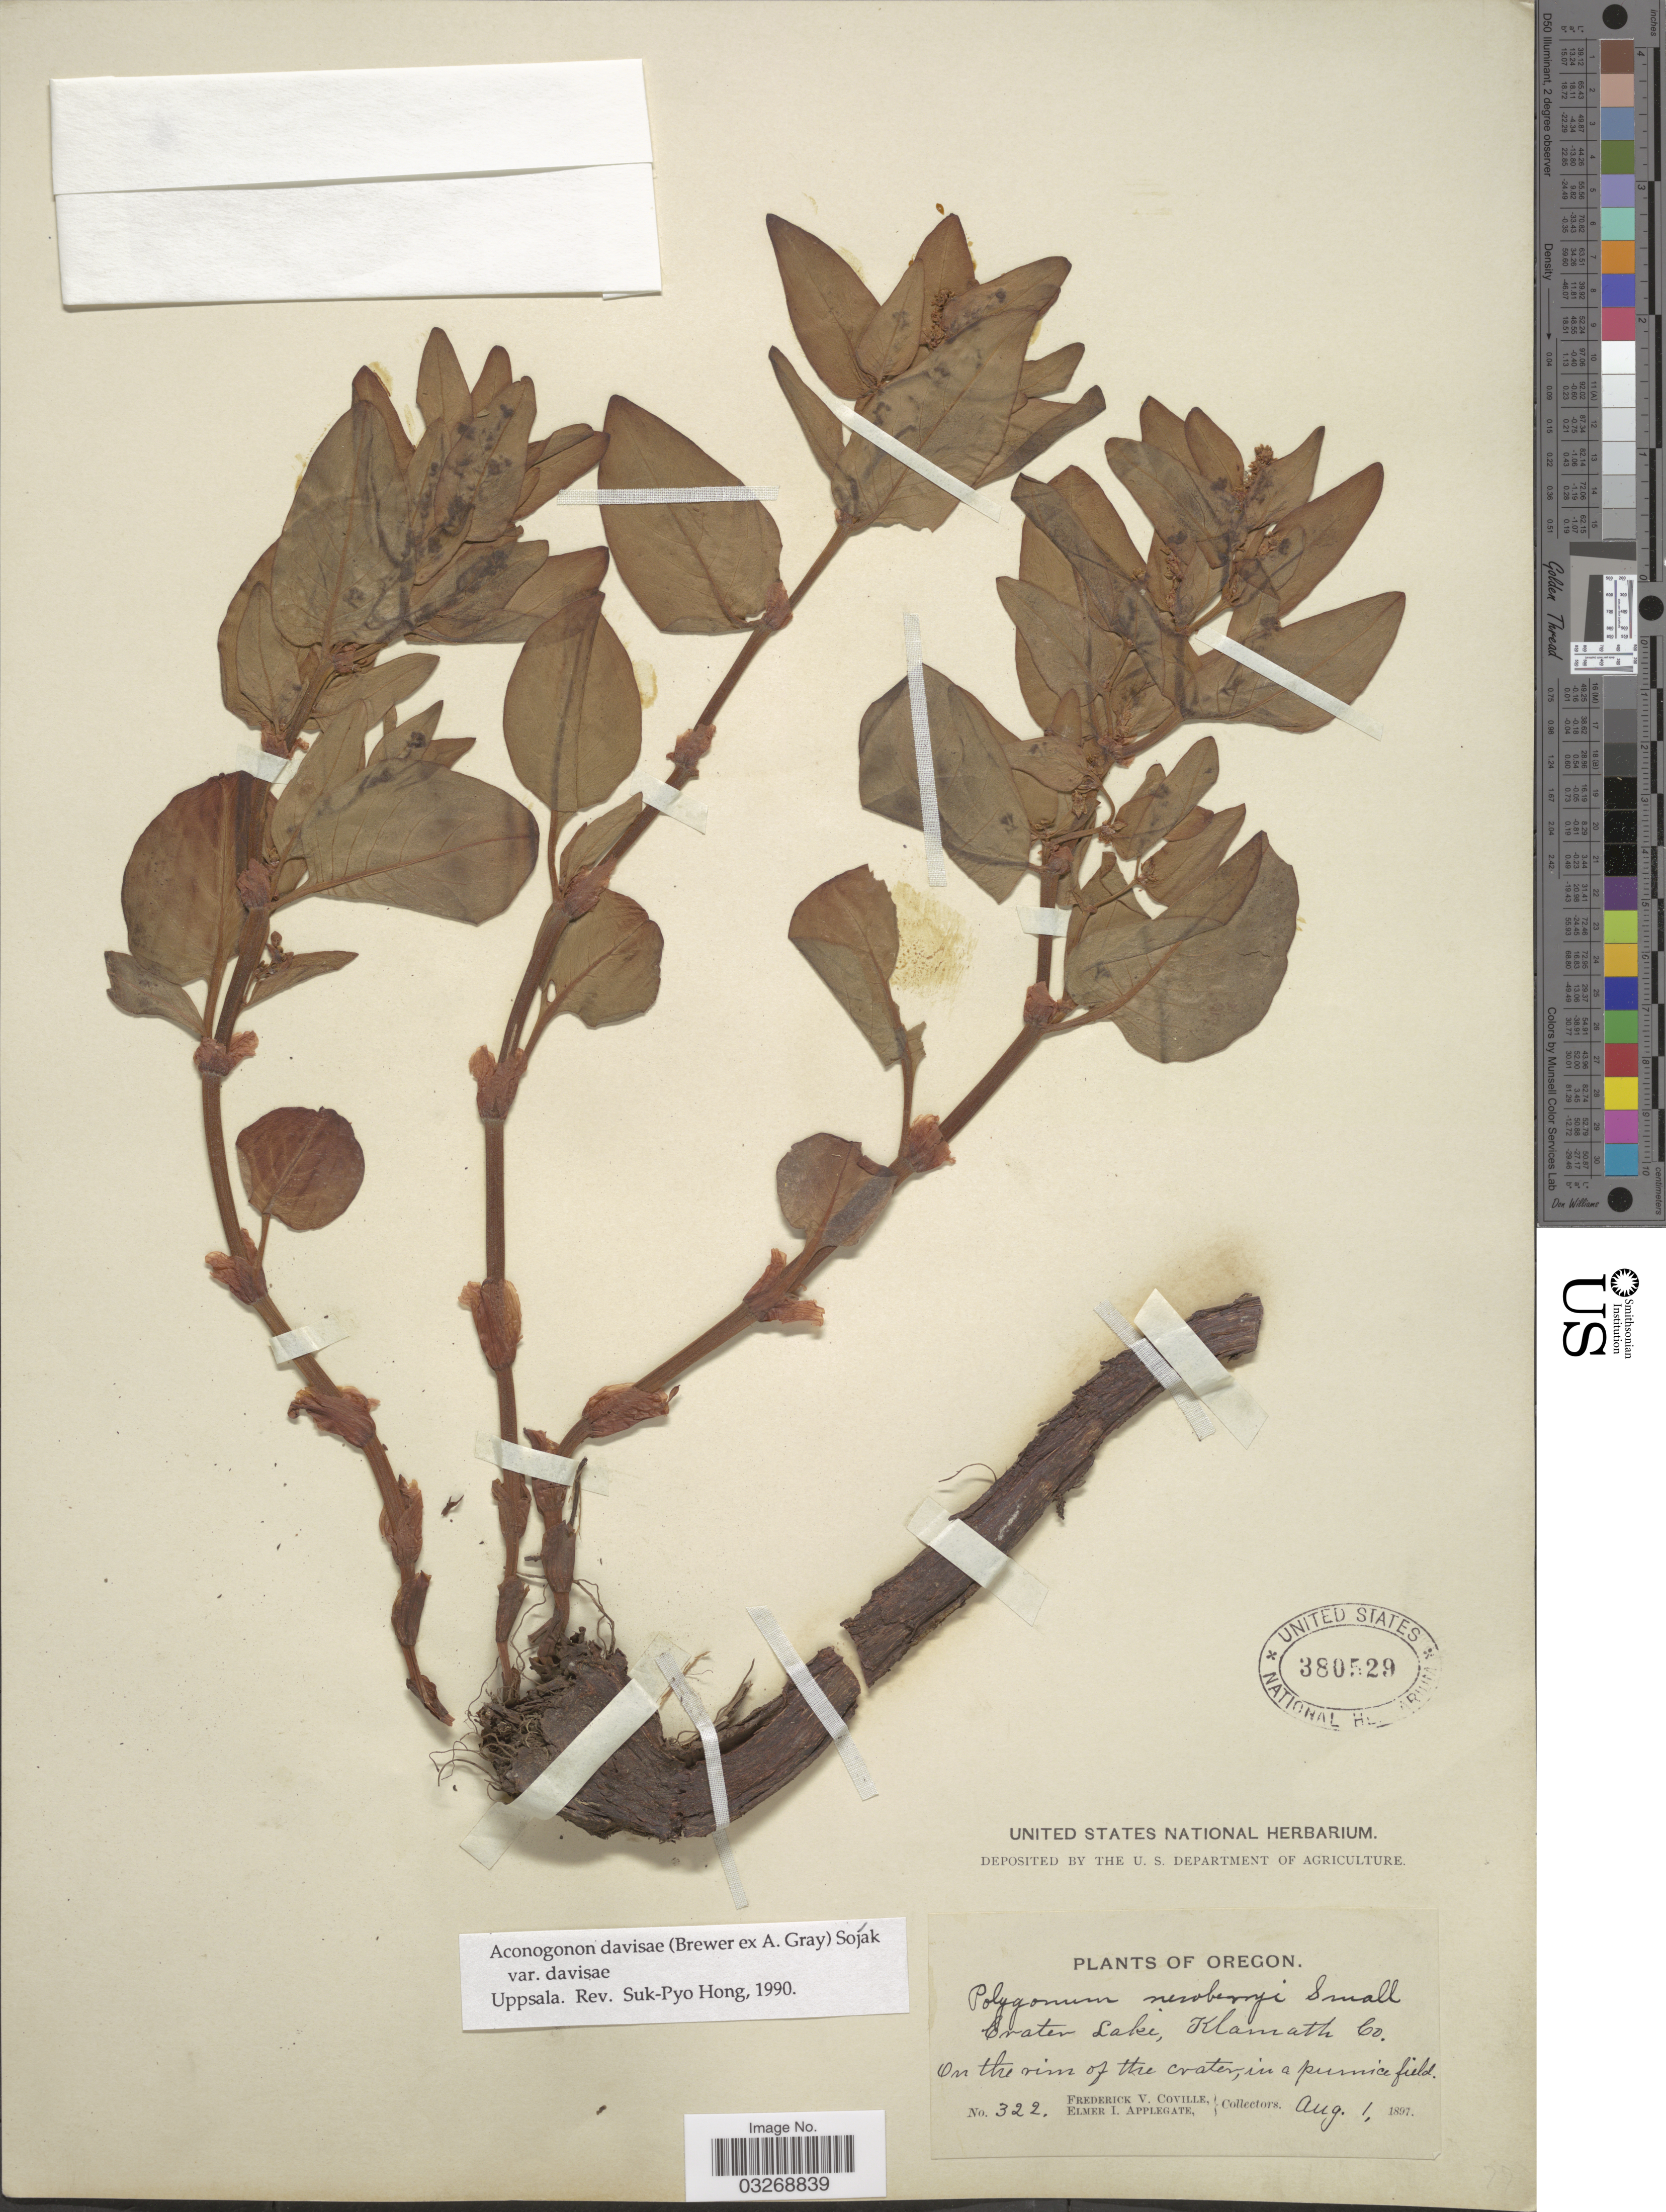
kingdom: Plantae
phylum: Tracheophyta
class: Magnoliopsida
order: Caryophyllales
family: Polygonaceae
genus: Koenigia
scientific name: Koenigia davisiae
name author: (W.H. Brewer ex A. Gray) T.M. Schust. & Reveal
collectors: F. V. Coville & E. I. Applegate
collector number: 322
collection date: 1897-08-01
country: United States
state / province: Oregon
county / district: Klamath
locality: Crater Lake, Klamath Co.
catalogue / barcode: US 380529